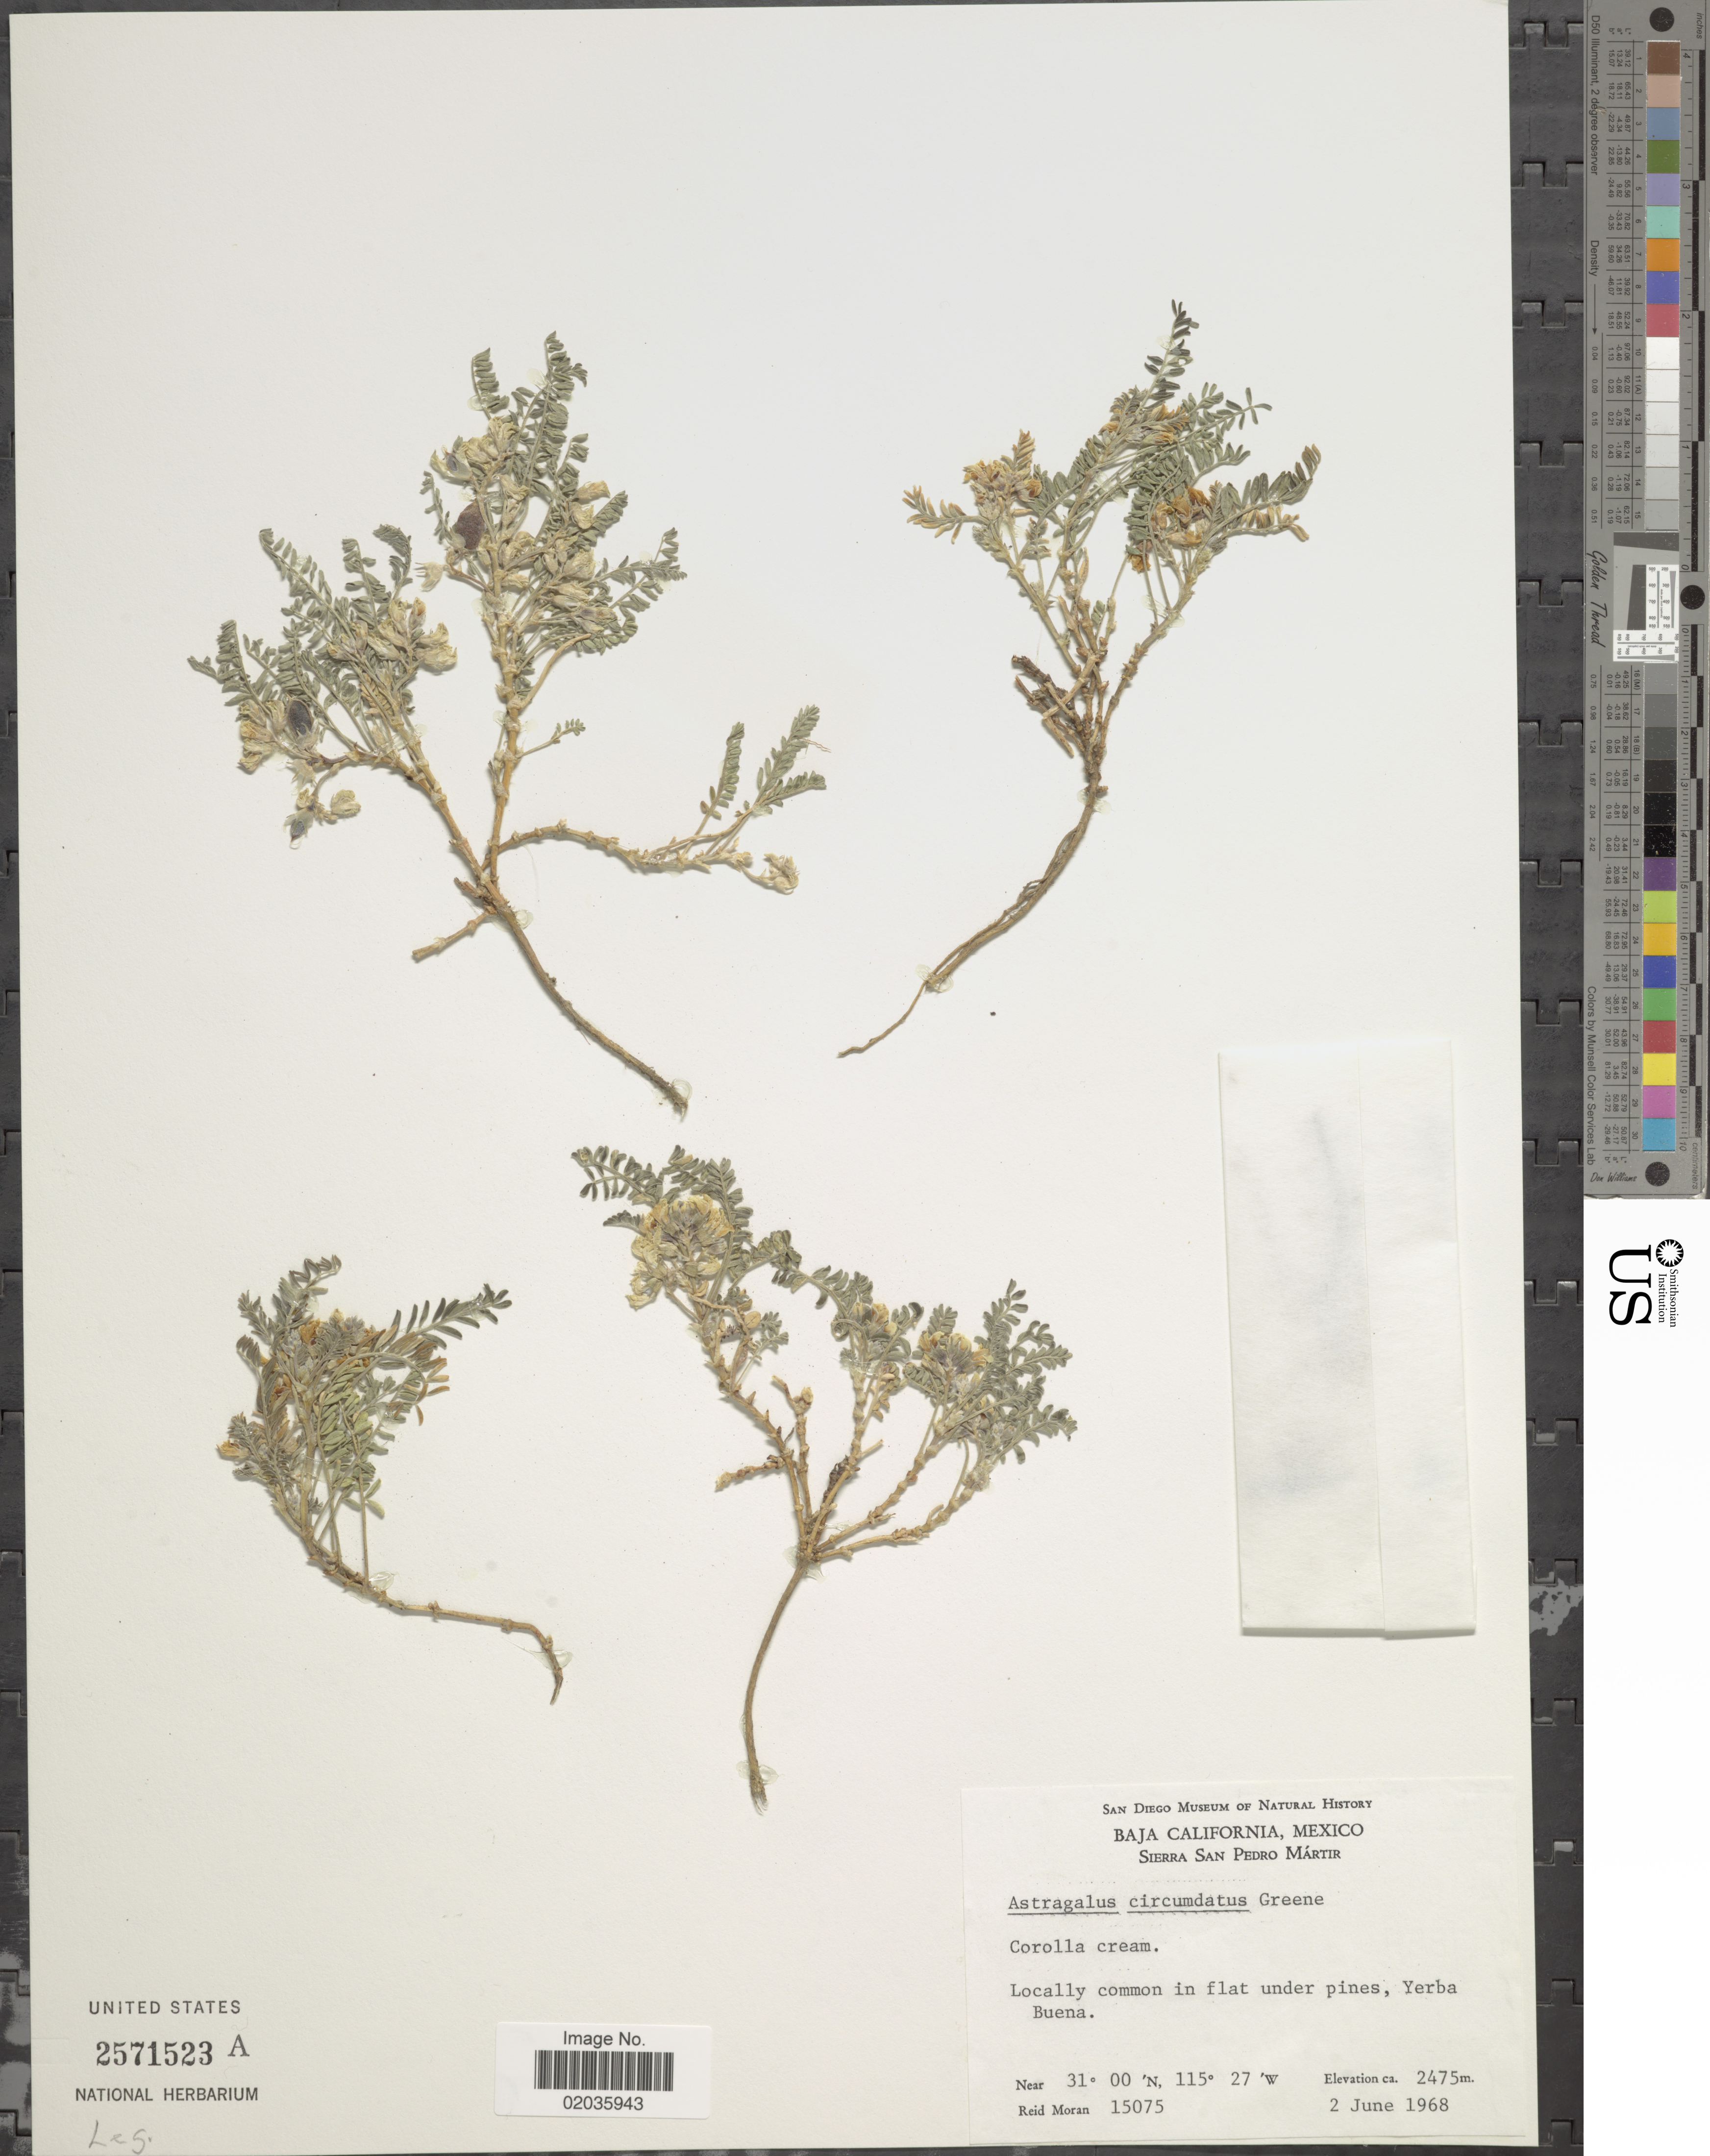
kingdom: Plantae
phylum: Tracheophyta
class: Magnoliopsida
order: Fabales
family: Fabaceae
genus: Astragalus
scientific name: Astragalus circumdatus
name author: Greene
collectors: R. V. Moran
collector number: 15075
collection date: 1968-06-02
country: Mexico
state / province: Baja California Norte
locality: Baja California, Mexico, Sierra San Pedro Martir.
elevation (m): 2475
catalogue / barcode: US 2571523A